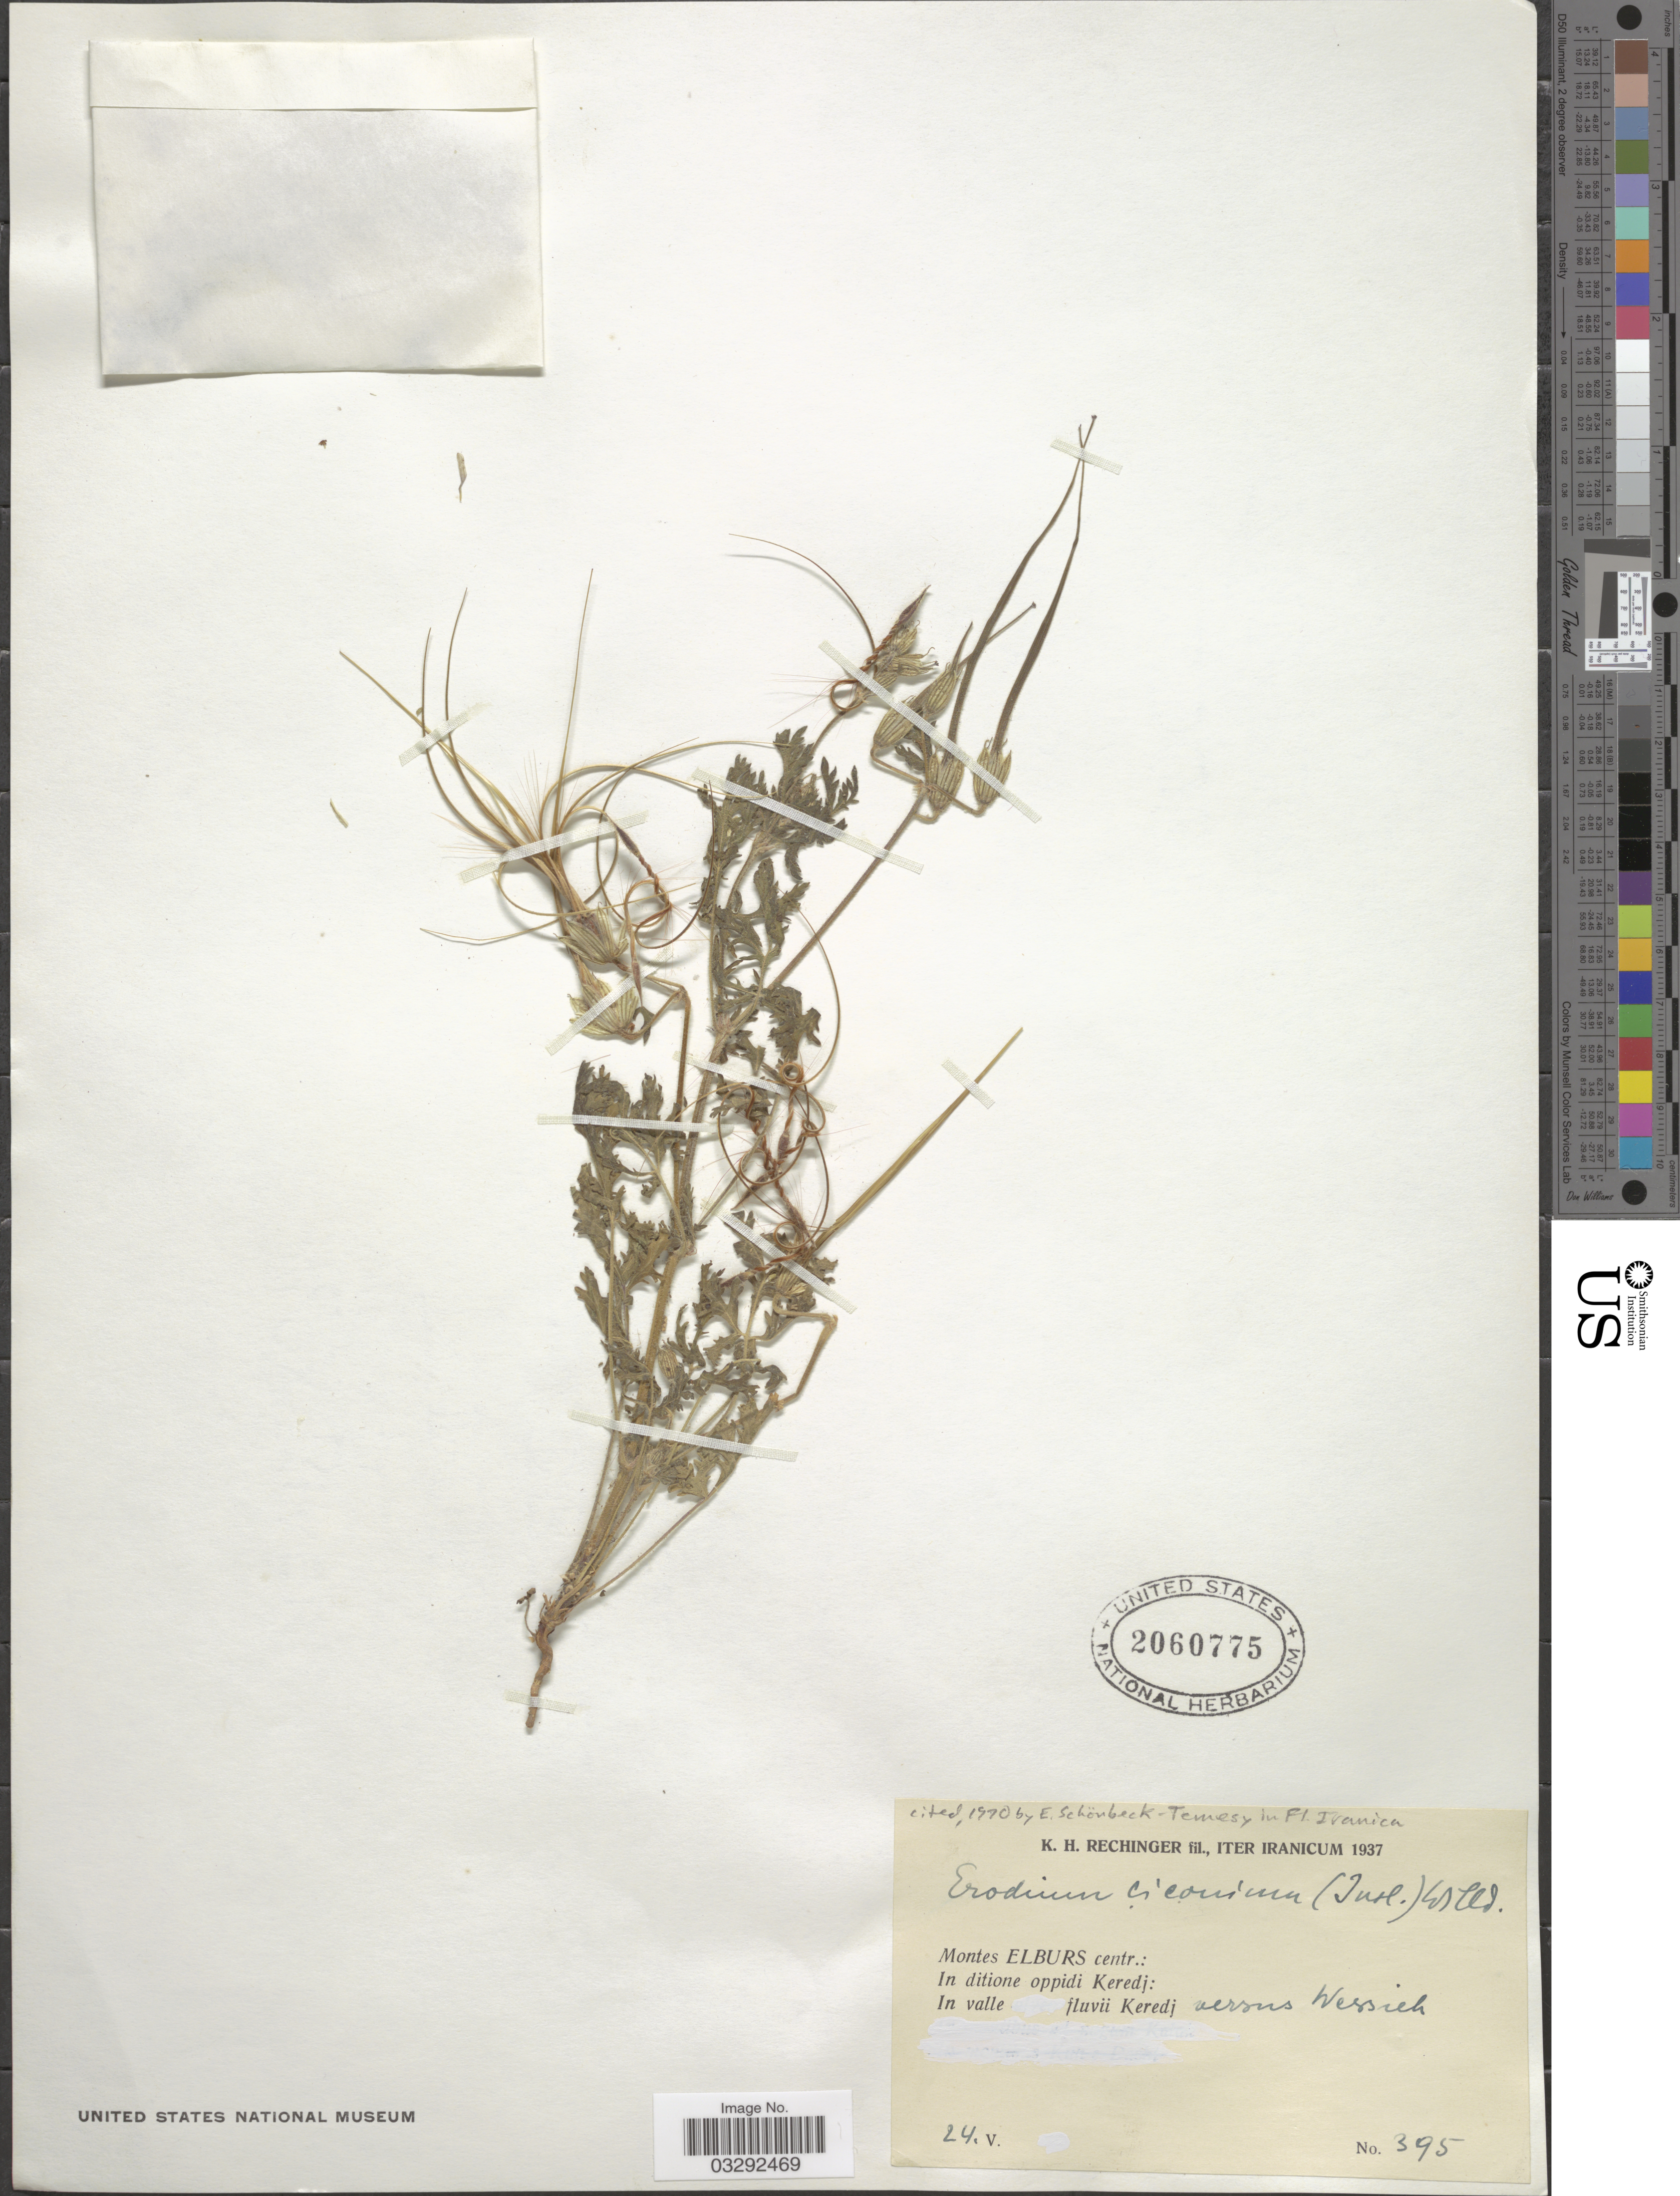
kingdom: Plantae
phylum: Tracheophyta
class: Magnoliopsida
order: Geraniales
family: Geraniaceae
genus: Erodium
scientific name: Erodium ciconium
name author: (L.) L'Hér.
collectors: K. H. Rechinger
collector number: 395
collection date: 1937-05-24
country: Iran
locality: Montes Elburs centr.: In ditione oppidi Keredj: In valle fluvii Keredj versus Wessiek.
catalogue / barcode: US 2060775